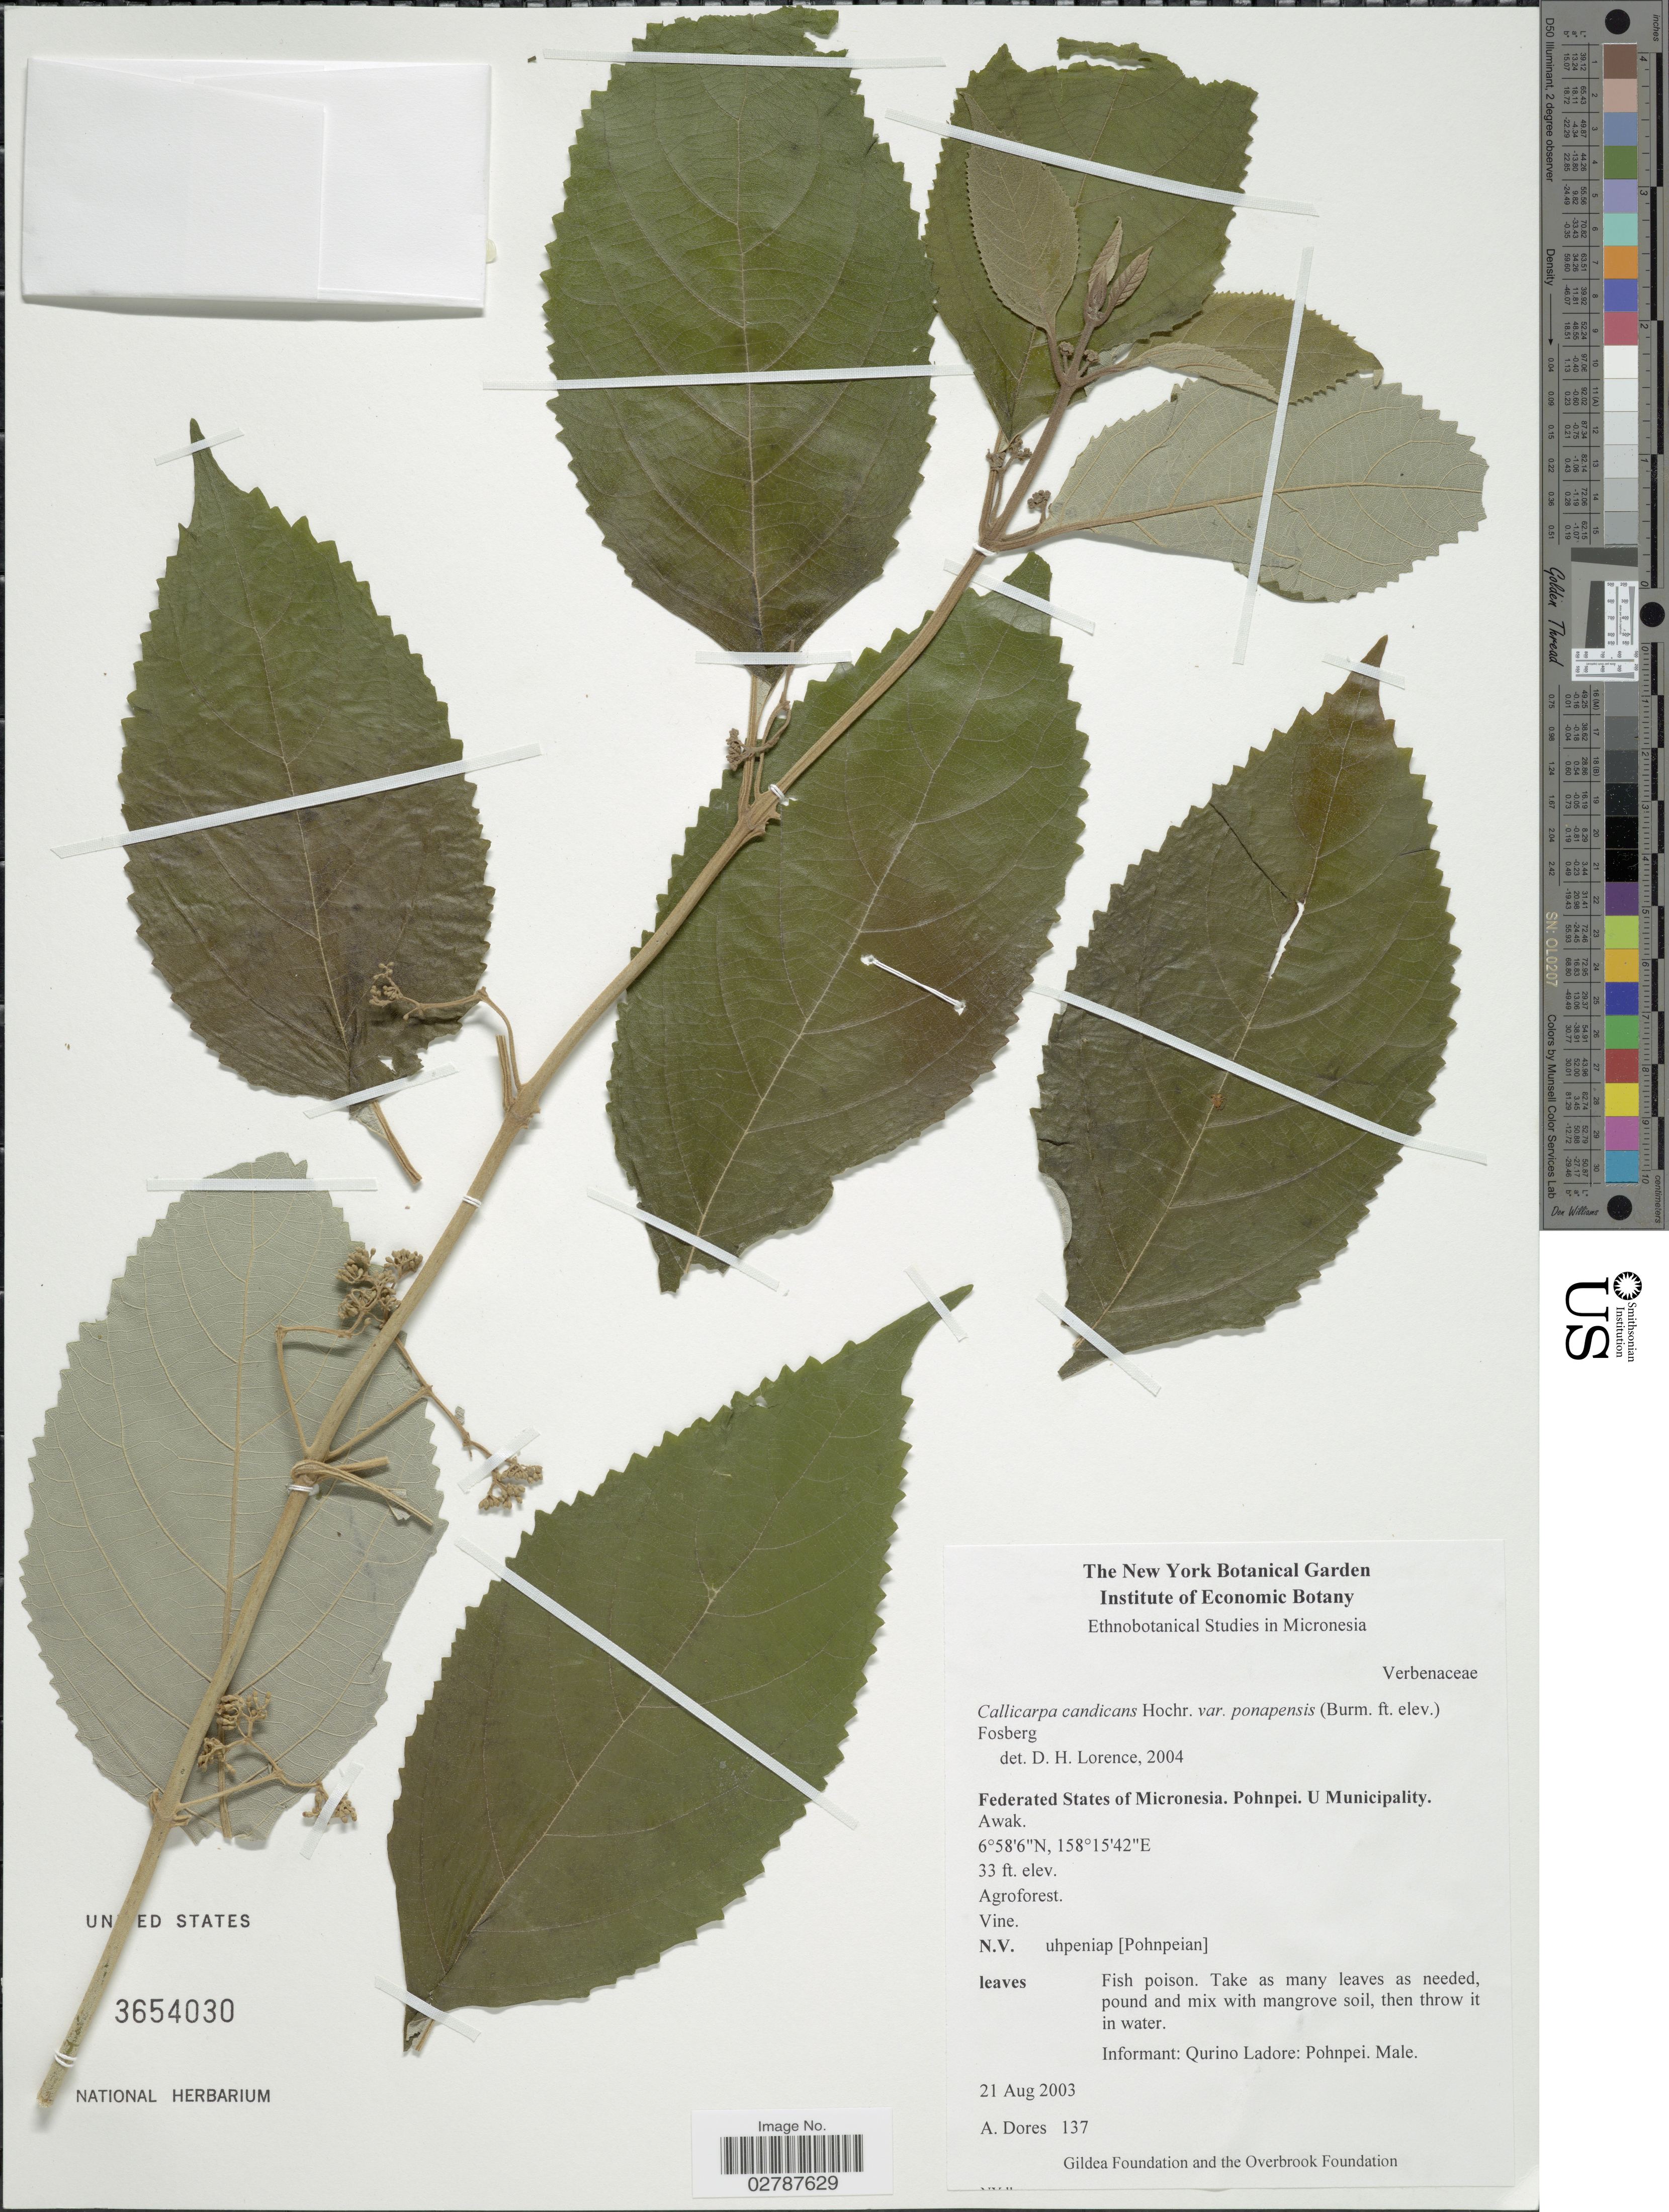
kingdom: Plantae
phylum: Tracheophyta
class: Magnoliopsida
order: Lamiales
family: Lamiaceae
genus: Callicarpa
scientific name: Callicarpa candicans var. ponapensis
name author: Fosberg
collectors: A. Dores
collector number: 137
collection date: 2003-08-21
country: Micronesia, Federated States of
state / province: Pohnpei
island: Pohnpei [Ponape]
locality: U. Municipality. Awak.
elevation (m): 10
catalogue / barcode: US 3654030